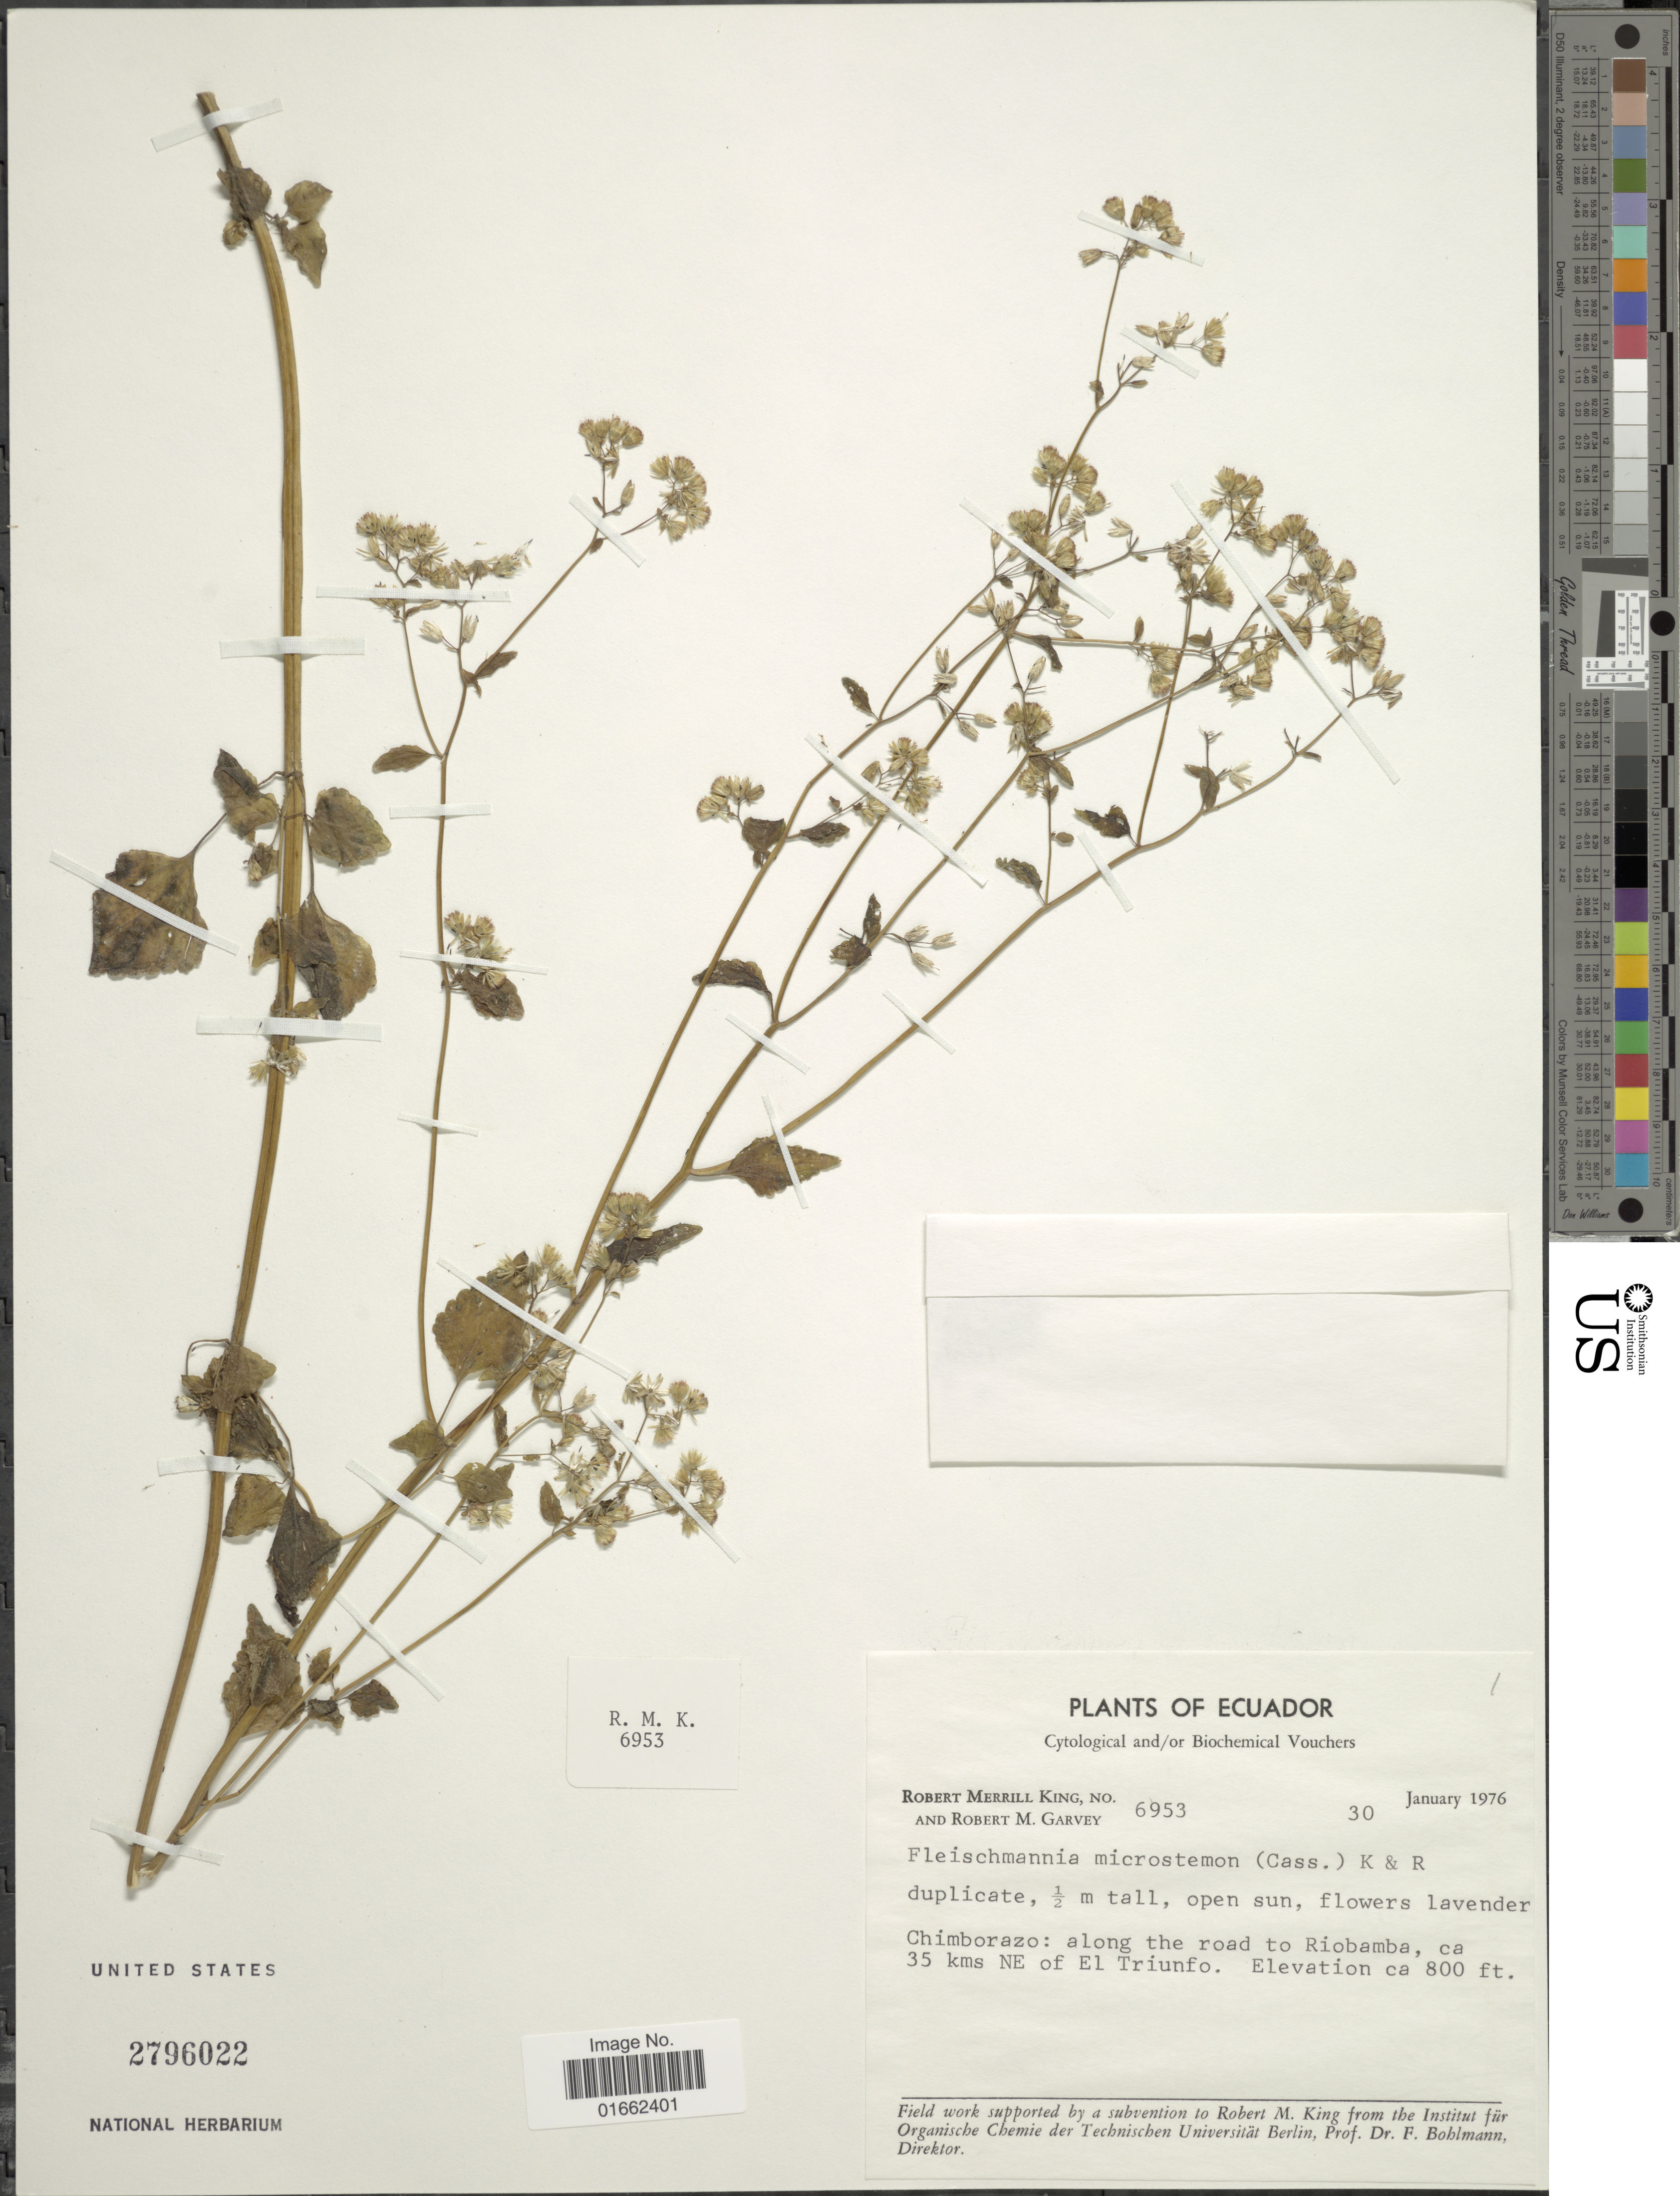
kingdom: Plantae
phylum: Tracheophyta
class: Magnoliopsida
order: Asterales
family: Asteraceae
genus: Fleischmannia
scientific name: Fleischmannia microstemon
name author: (Cass.) R.M. King & H. Rob.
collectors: R. M. King & R. Garvey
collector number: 6953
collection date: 1976-01-30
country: Ecuador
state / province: Chimborazo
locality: Chimborazo: along the road to Riobamba, ca 35 kms NE of El Triunfo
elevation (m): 244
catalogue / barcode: US 2796022